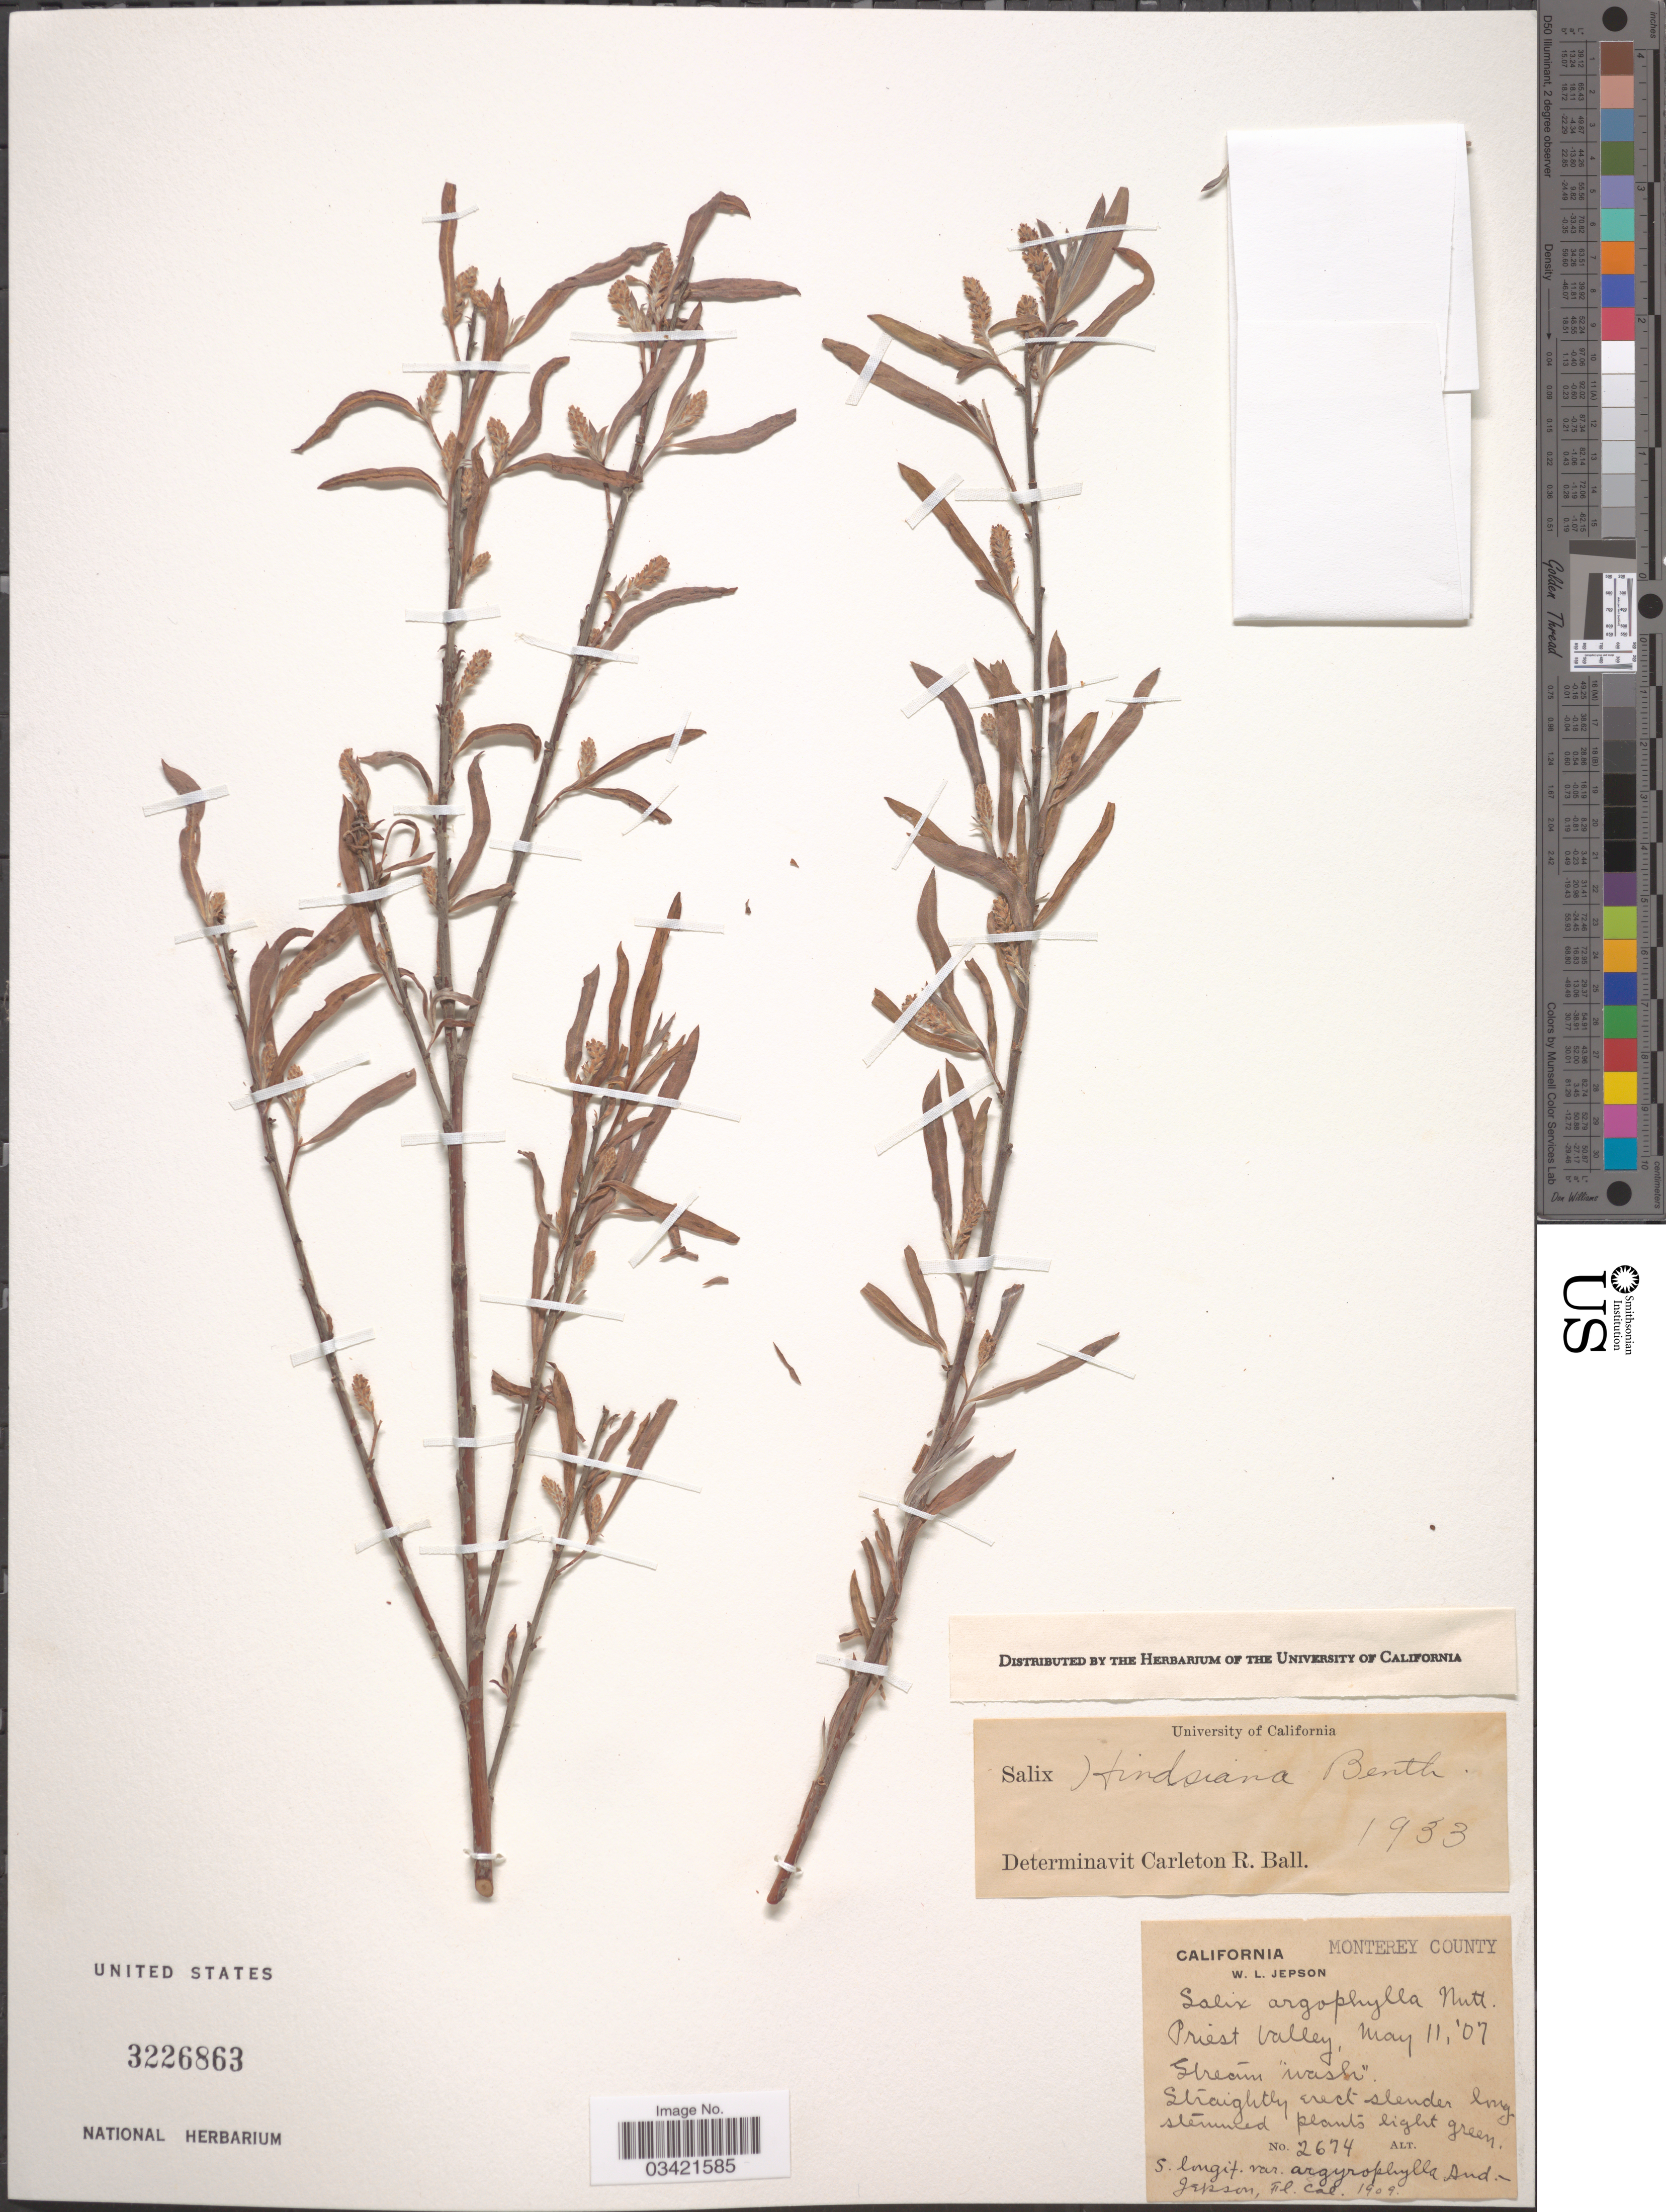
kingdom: Plantae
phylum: Tracheophyta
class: Magnoliopsida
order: Malpighiales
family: Salicaceae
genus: Salix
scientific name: Salix hindsiana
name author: Benth.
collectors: W. L. Jepson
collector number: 2674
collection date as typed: Transcribed d/m/y: 11/5/7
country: United States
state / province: California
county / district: Monterey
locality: Monterey County. Priest Valley.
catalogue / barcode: US 3226863